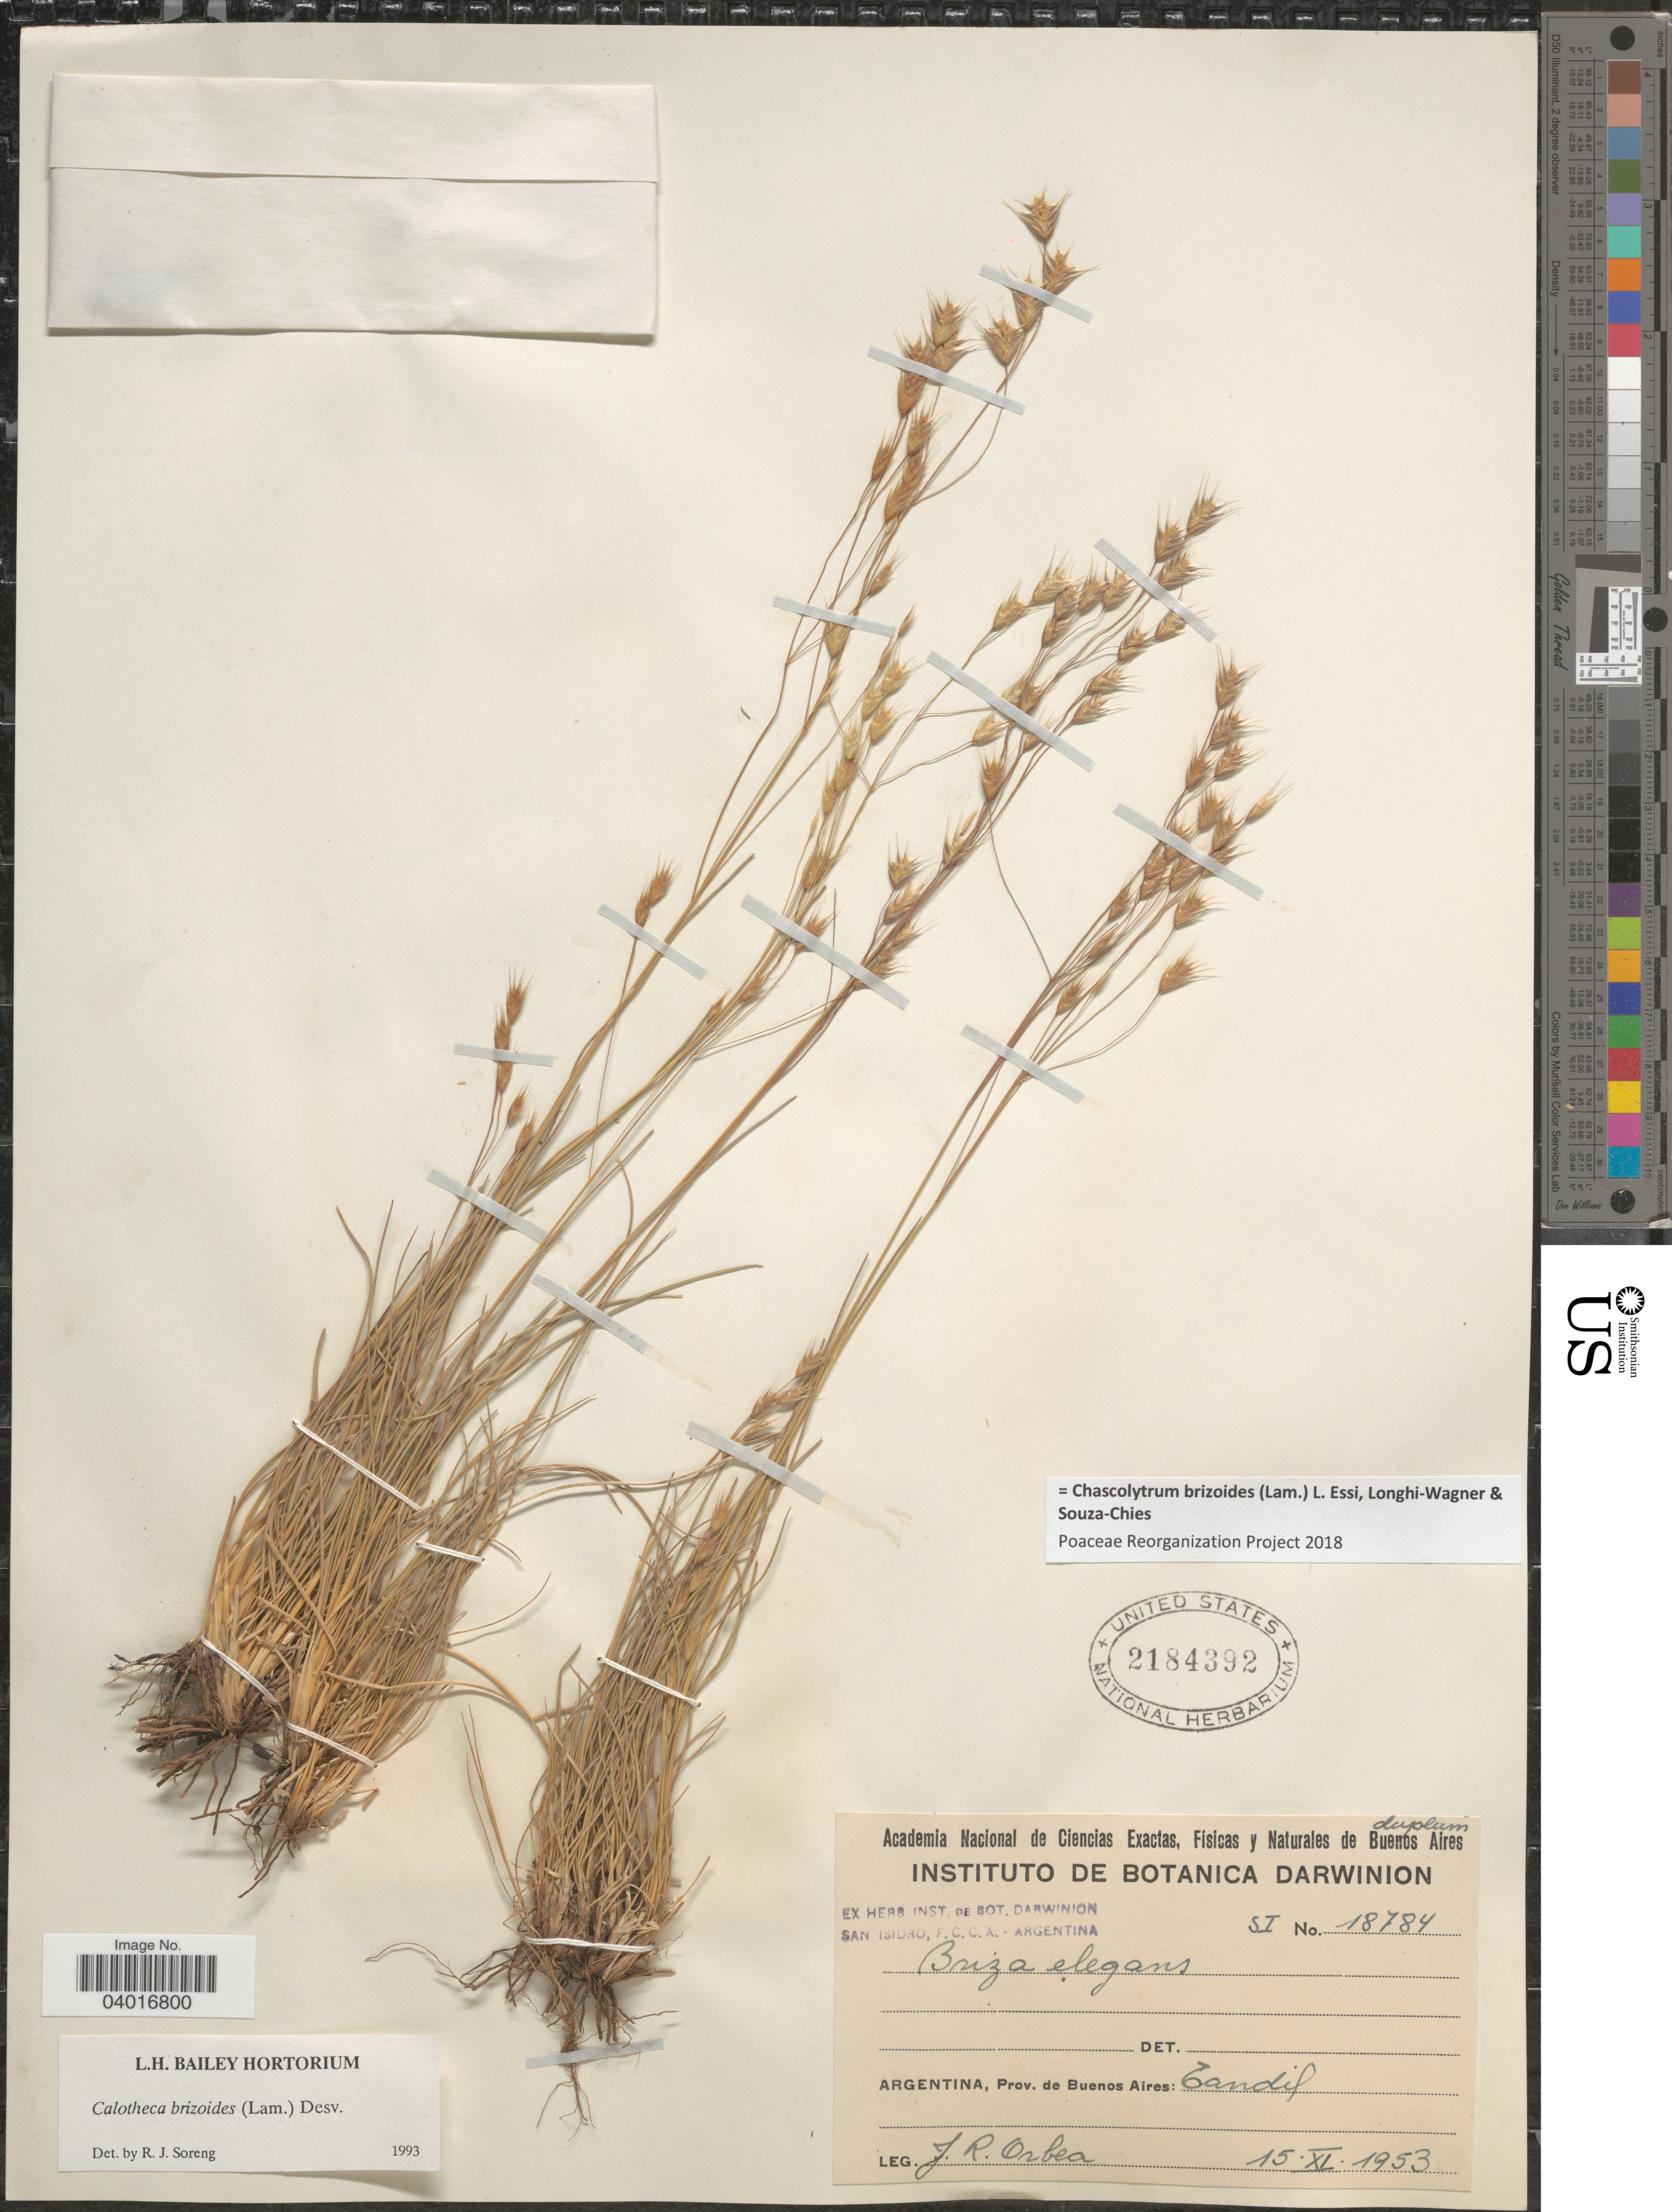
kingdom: Plantae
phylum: Tracheophyta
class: Liliopsida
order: Poales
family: Poaceae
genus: Chascolytrum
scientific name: Chascolytrum brizoides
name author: (Lam.) L. Essi et al.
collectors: J. Orbea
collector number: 18784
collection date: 1953-11-15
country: Argentina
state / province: Buenos Aires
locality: Tandil.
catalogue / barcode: US 2184392